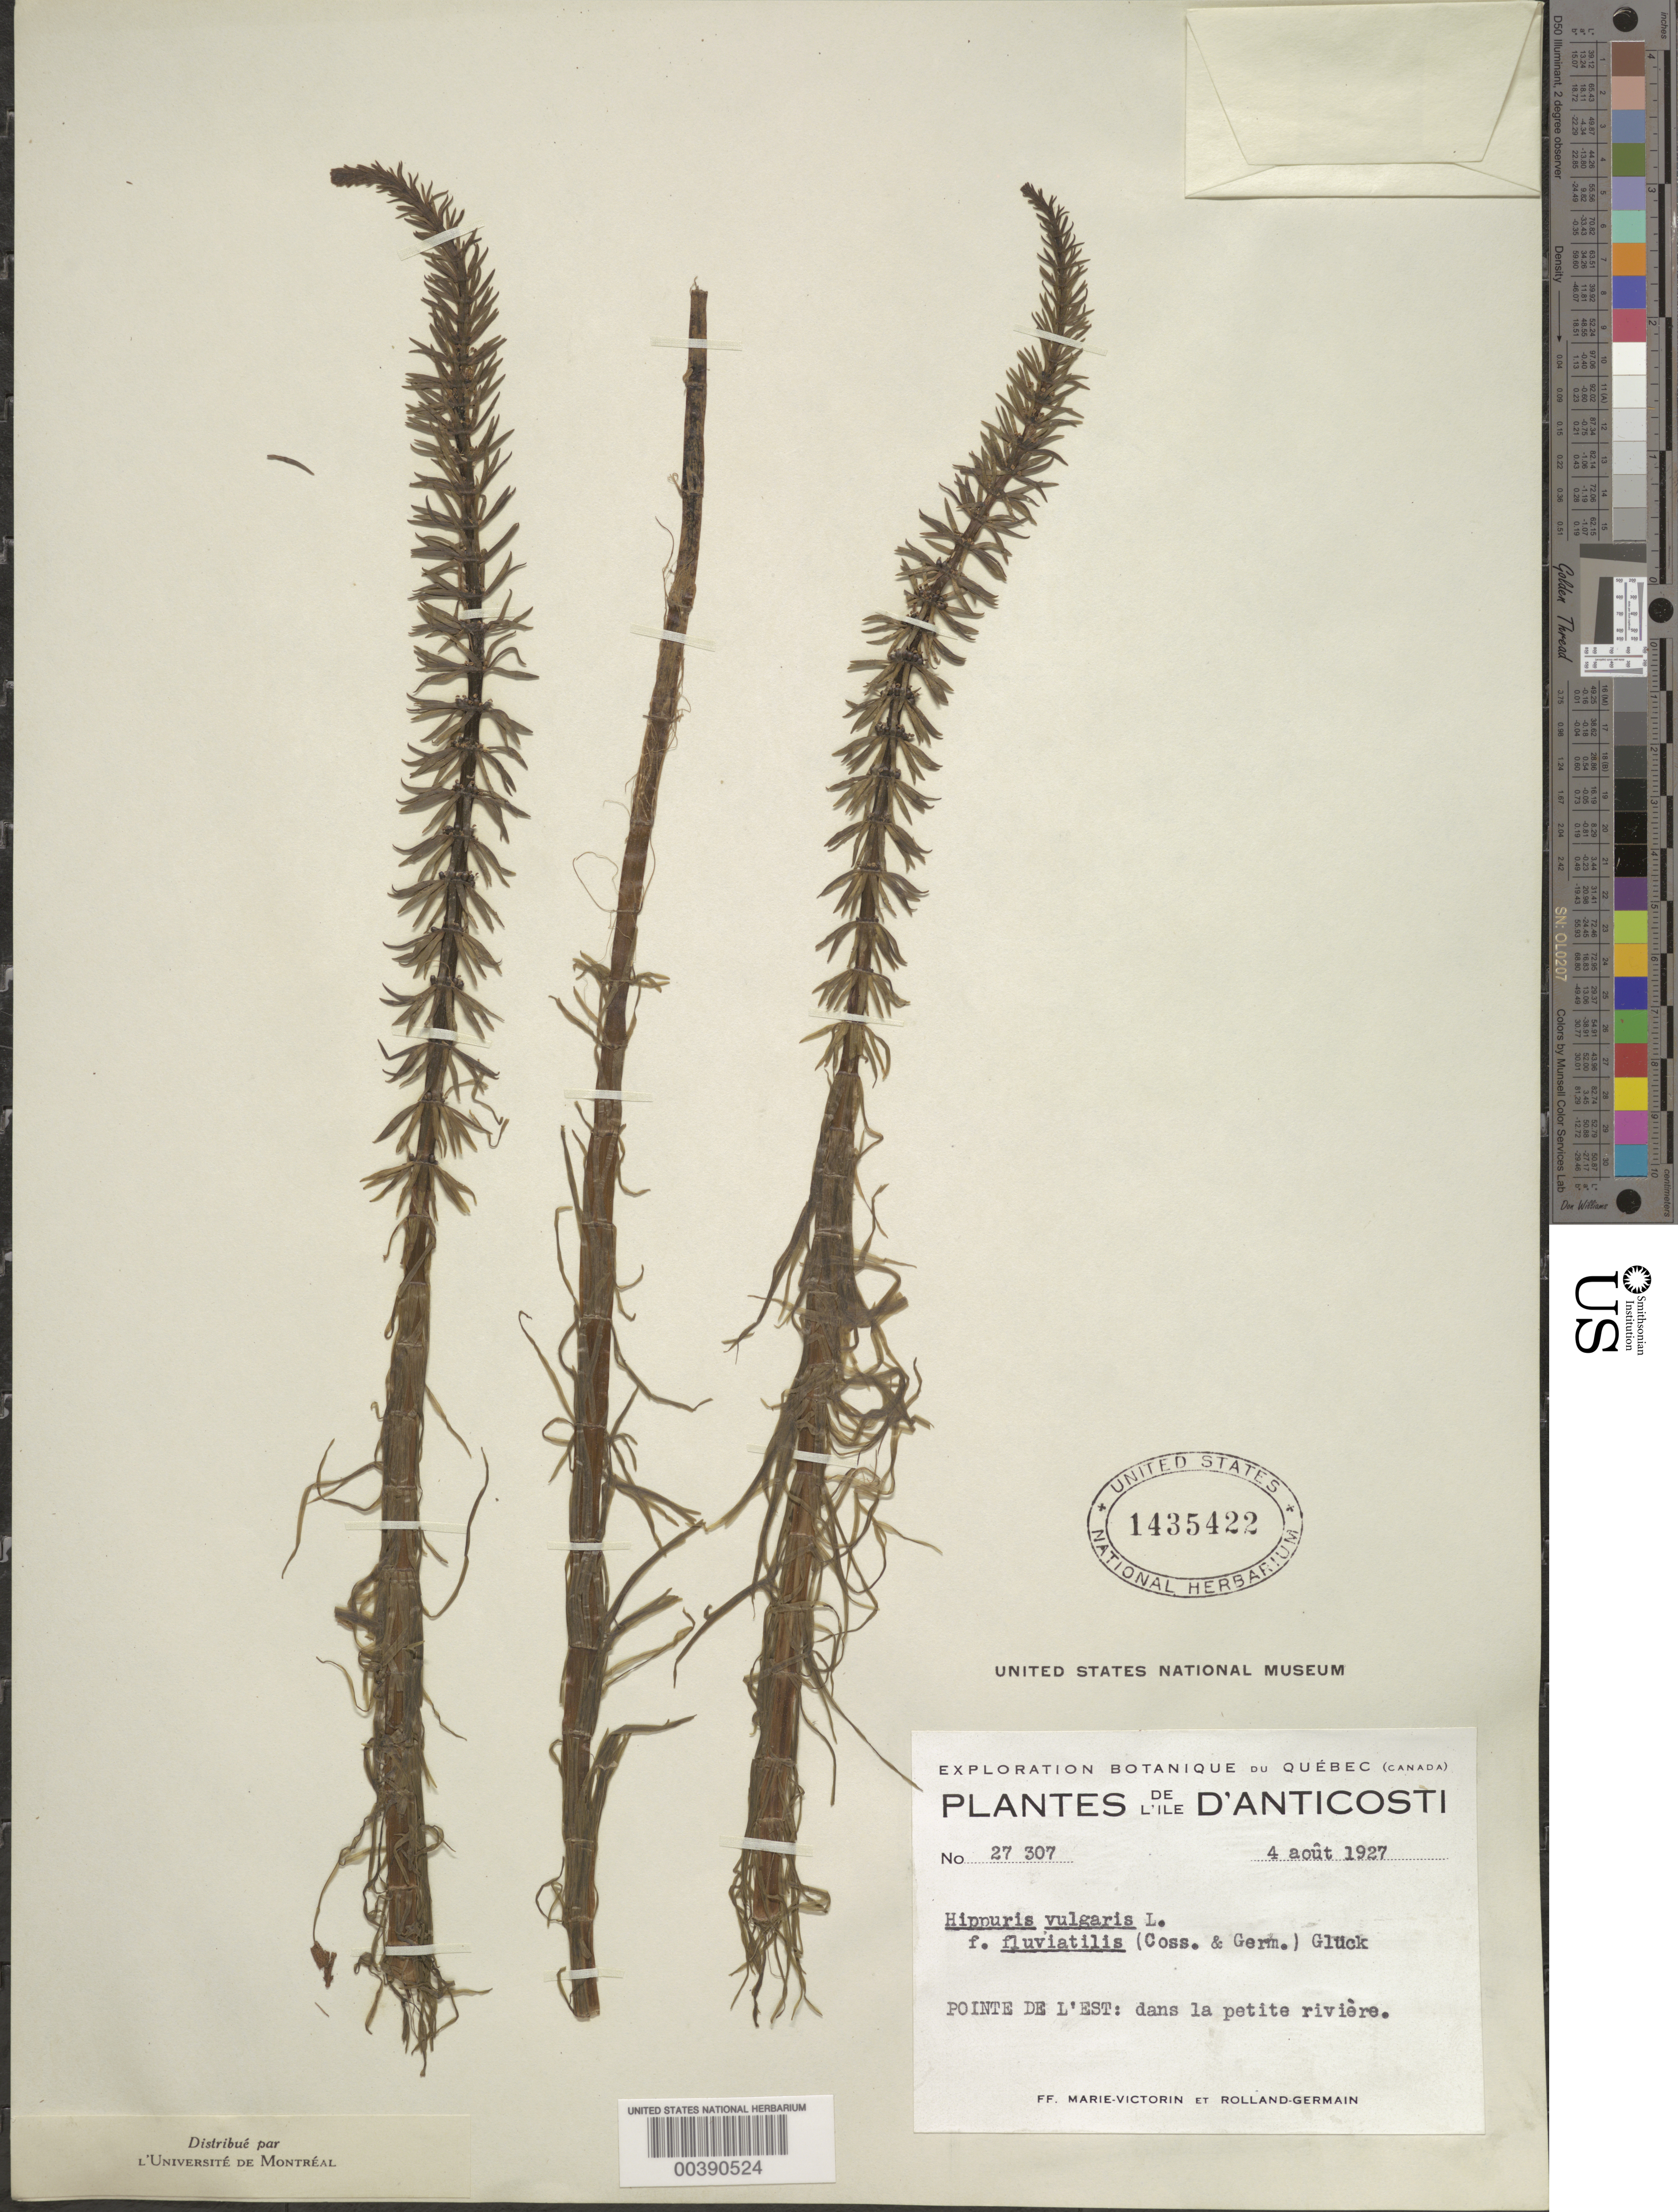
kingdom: Plantae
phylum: Tracheophyta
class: Magnoliopsida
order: Lamiales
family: Plantaginaceae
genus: Hippuris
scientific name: Hippuris vulgaris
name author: L.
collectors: Fr. Marie-Victorin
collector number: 27307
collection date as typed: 07 Aug 1927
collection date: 1927-08-07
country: Canada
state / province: Quebec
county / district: Minganie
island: Anticosti Island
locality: Ile du d'anticosti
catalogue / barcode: US 1435422